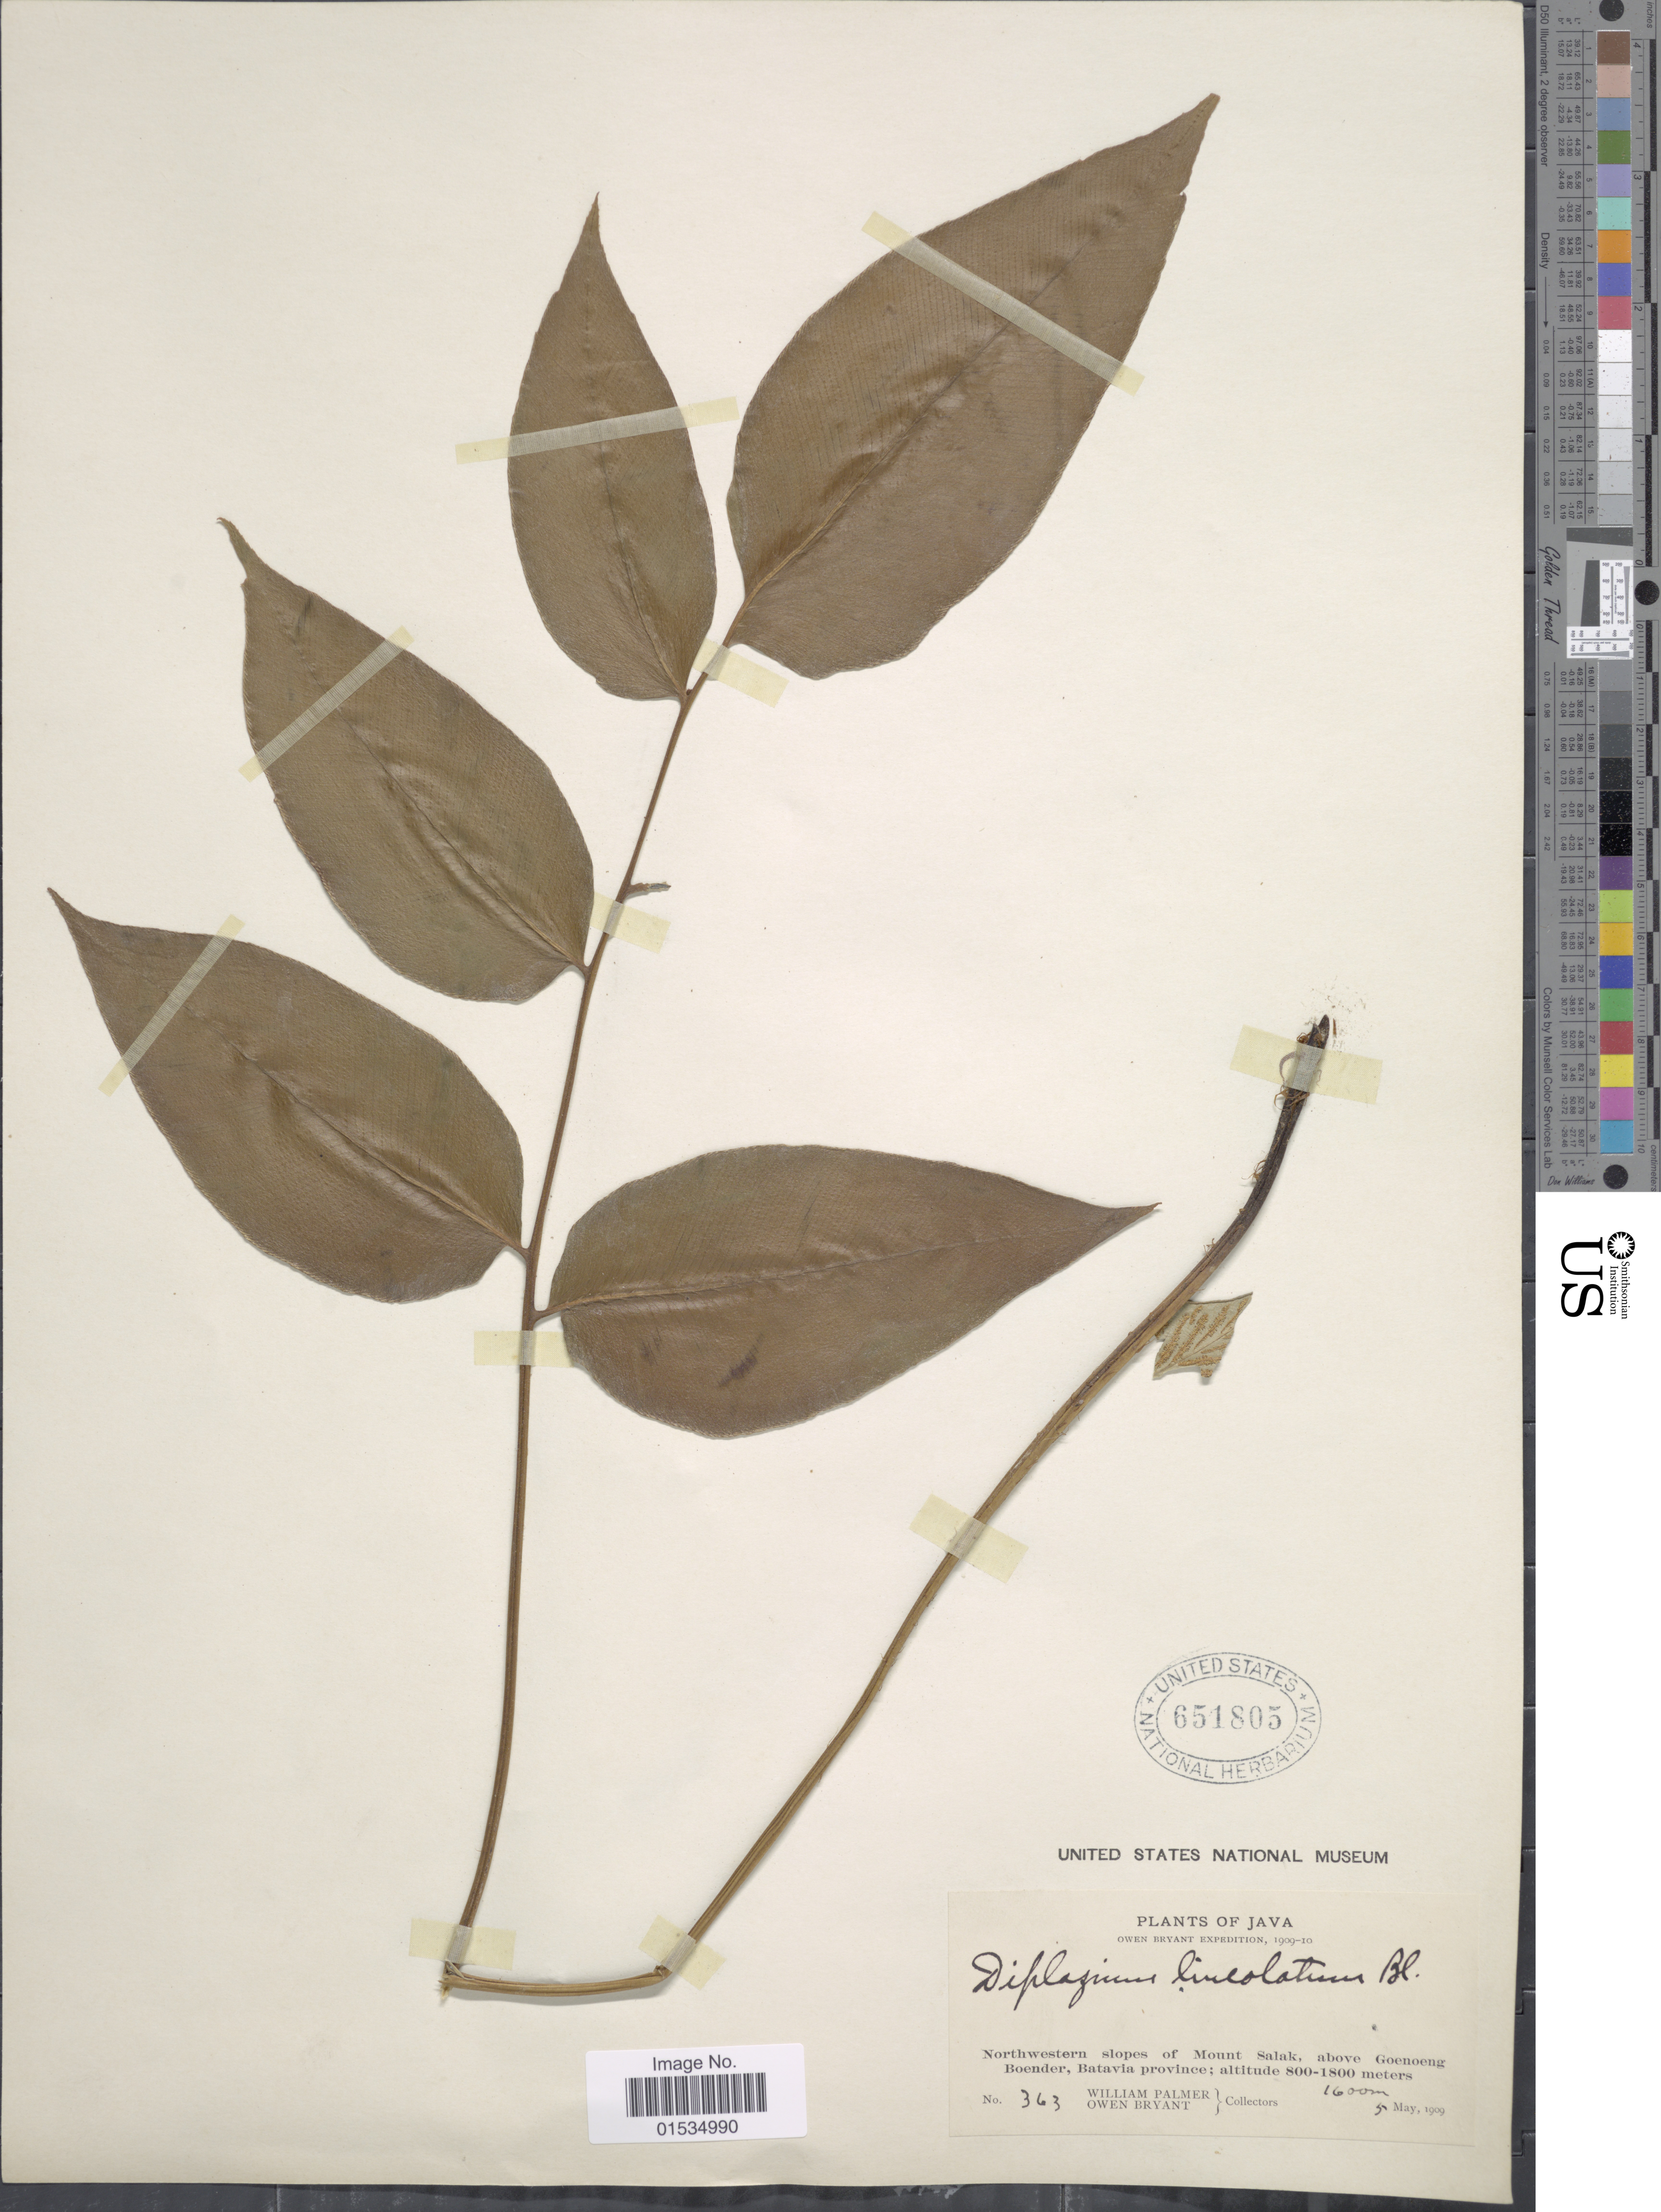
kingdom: Plantae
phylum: Tracheophyta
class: Polypodiopsida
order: Polypodiales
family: Athyriaceae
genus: Diplazium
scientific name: Diplazium fraxinifolium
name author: C. Presl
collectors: W. Palmer & O. Bryant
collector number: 363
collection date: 1909-05-05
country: Indonesia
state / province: Java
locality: Northwestern slopes of Mount Salak, above Goenoeng Boender, Batavia Province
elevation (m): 1600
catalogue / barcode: US 651805